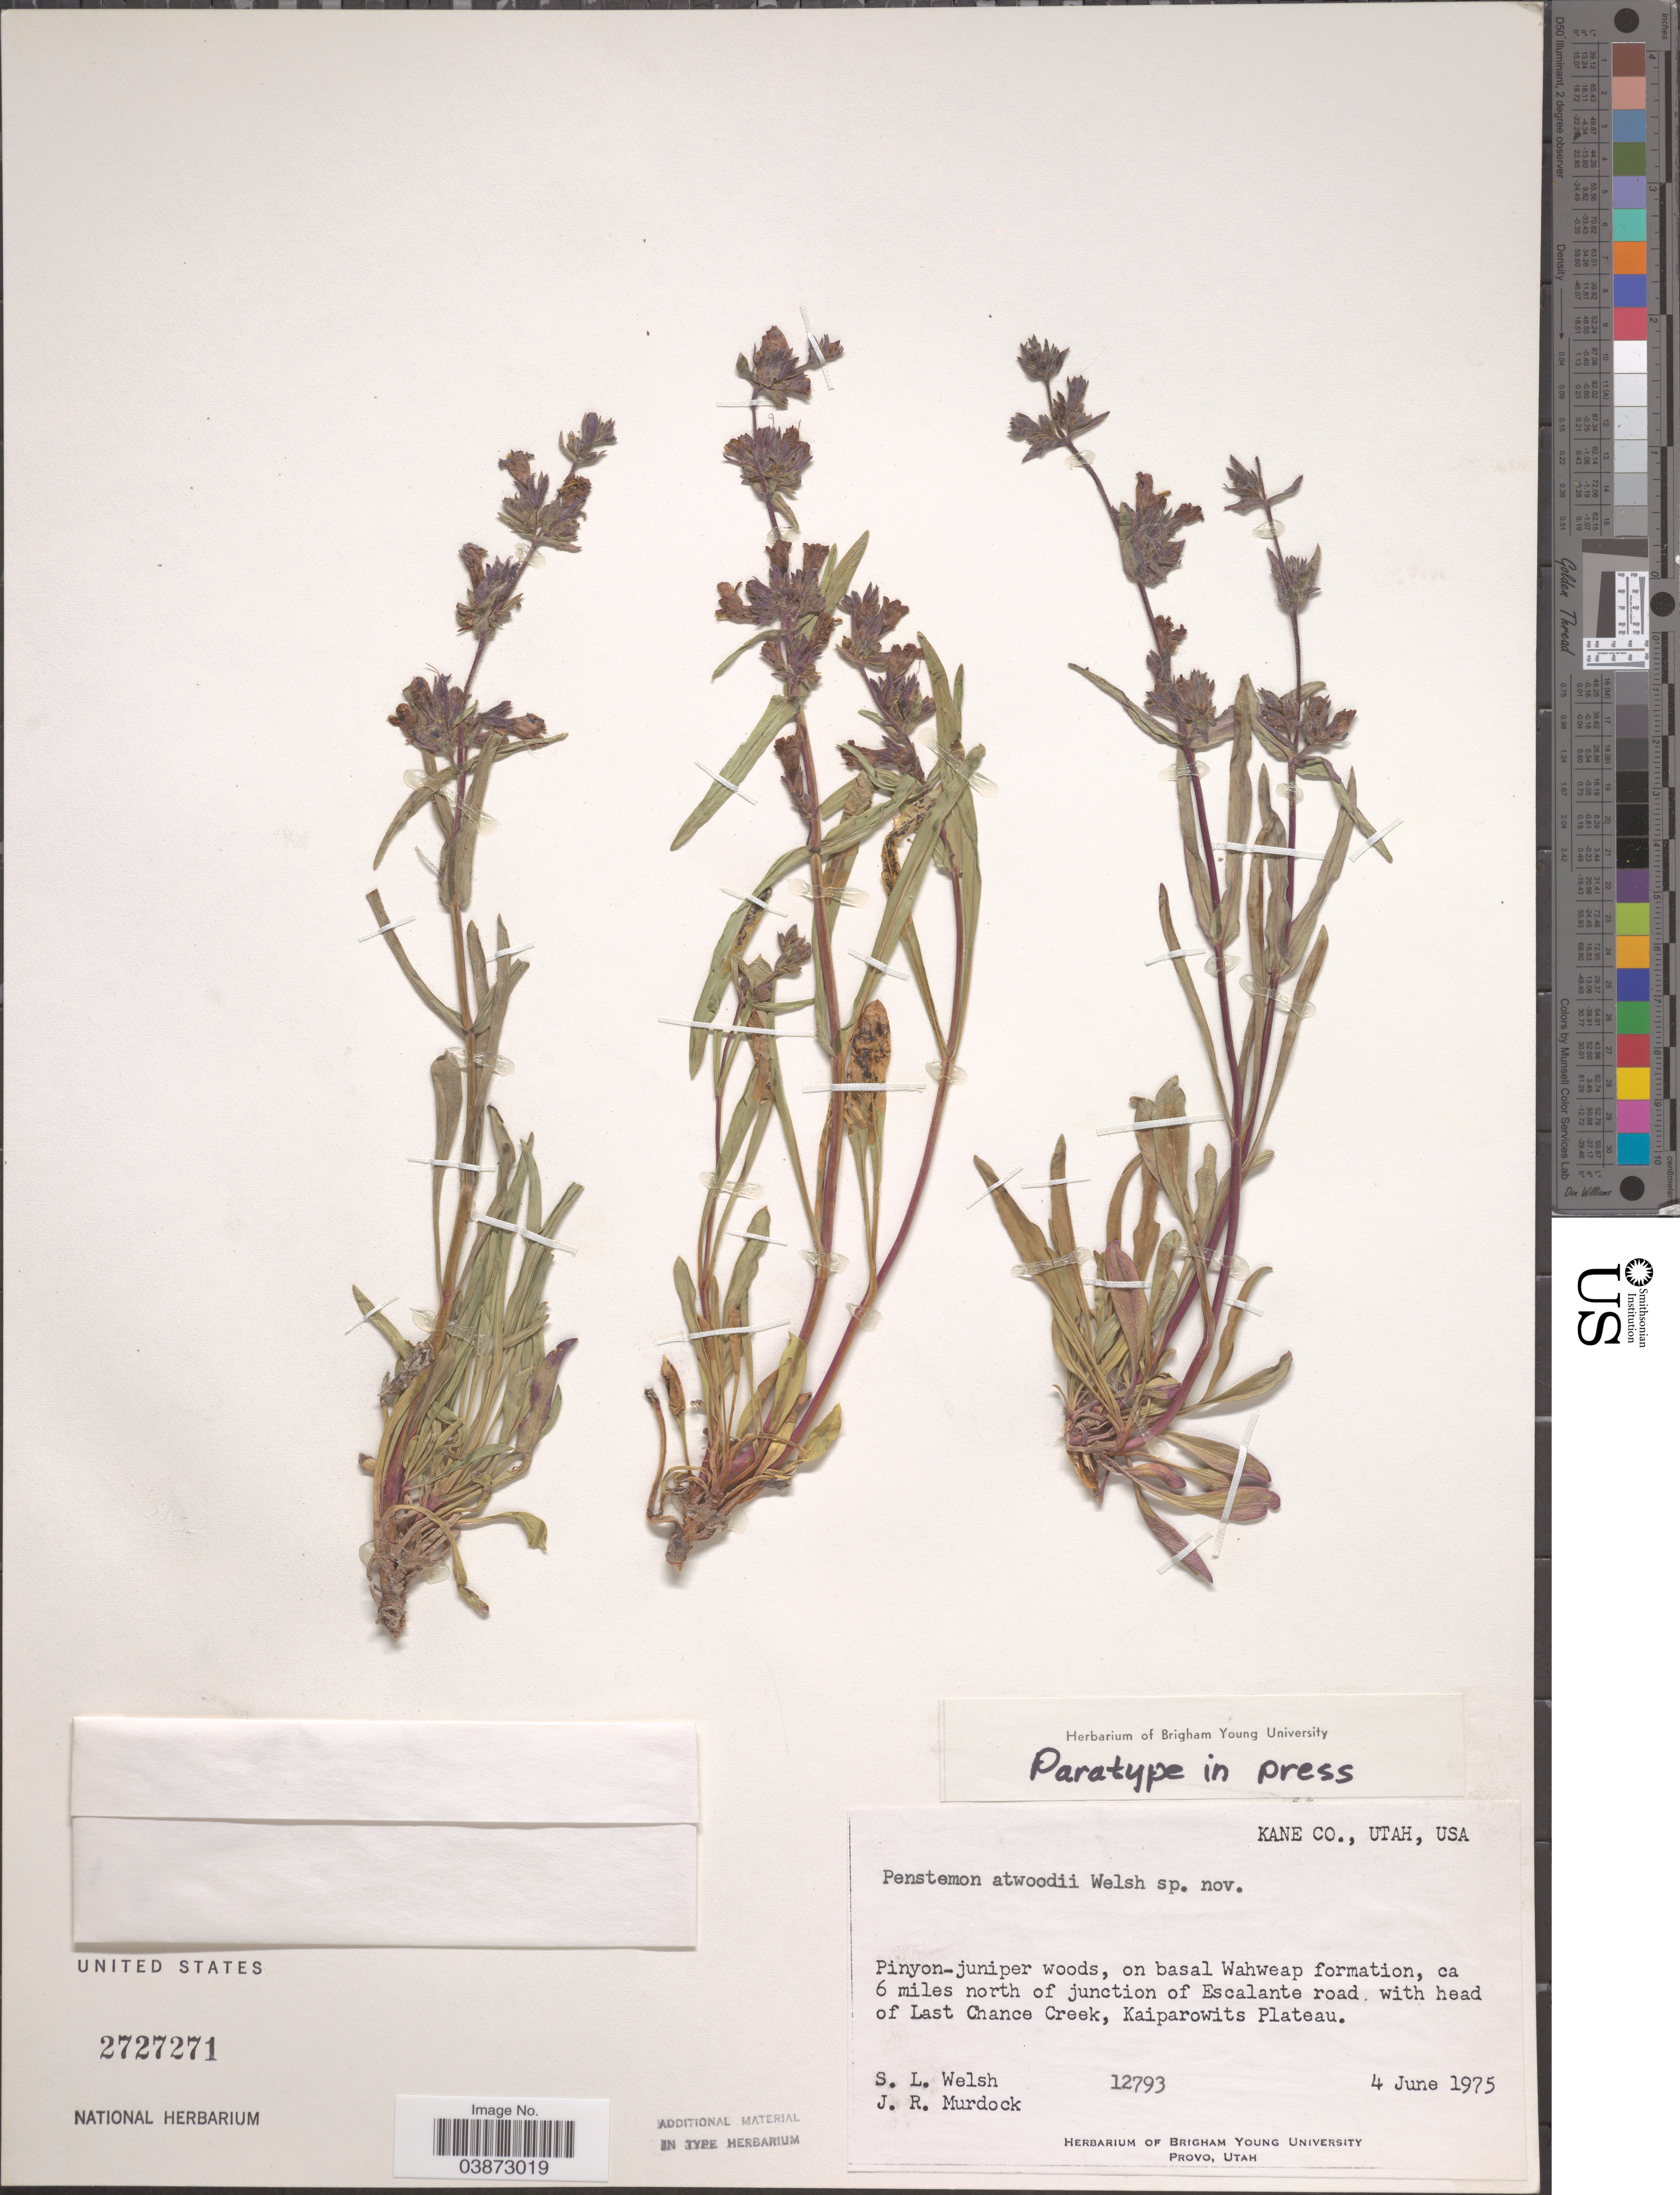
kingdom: Plantae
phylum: Tracheophyta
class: Magnoliopsida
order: Lamiales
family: Plantaginaceae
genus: Penstemon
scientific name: Penstemon atwoodii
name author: S.L. Welsh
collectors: S. Welsh & J. Murdock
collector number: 12793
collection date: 1975-06-04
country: United States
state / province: Utah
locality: Kane Co. On basal Wahweap formation, ca 6 miles north of junction of Escalante road with head of Last Chance Creek, Kaiporowits Plateau.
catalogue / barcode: US 2727271